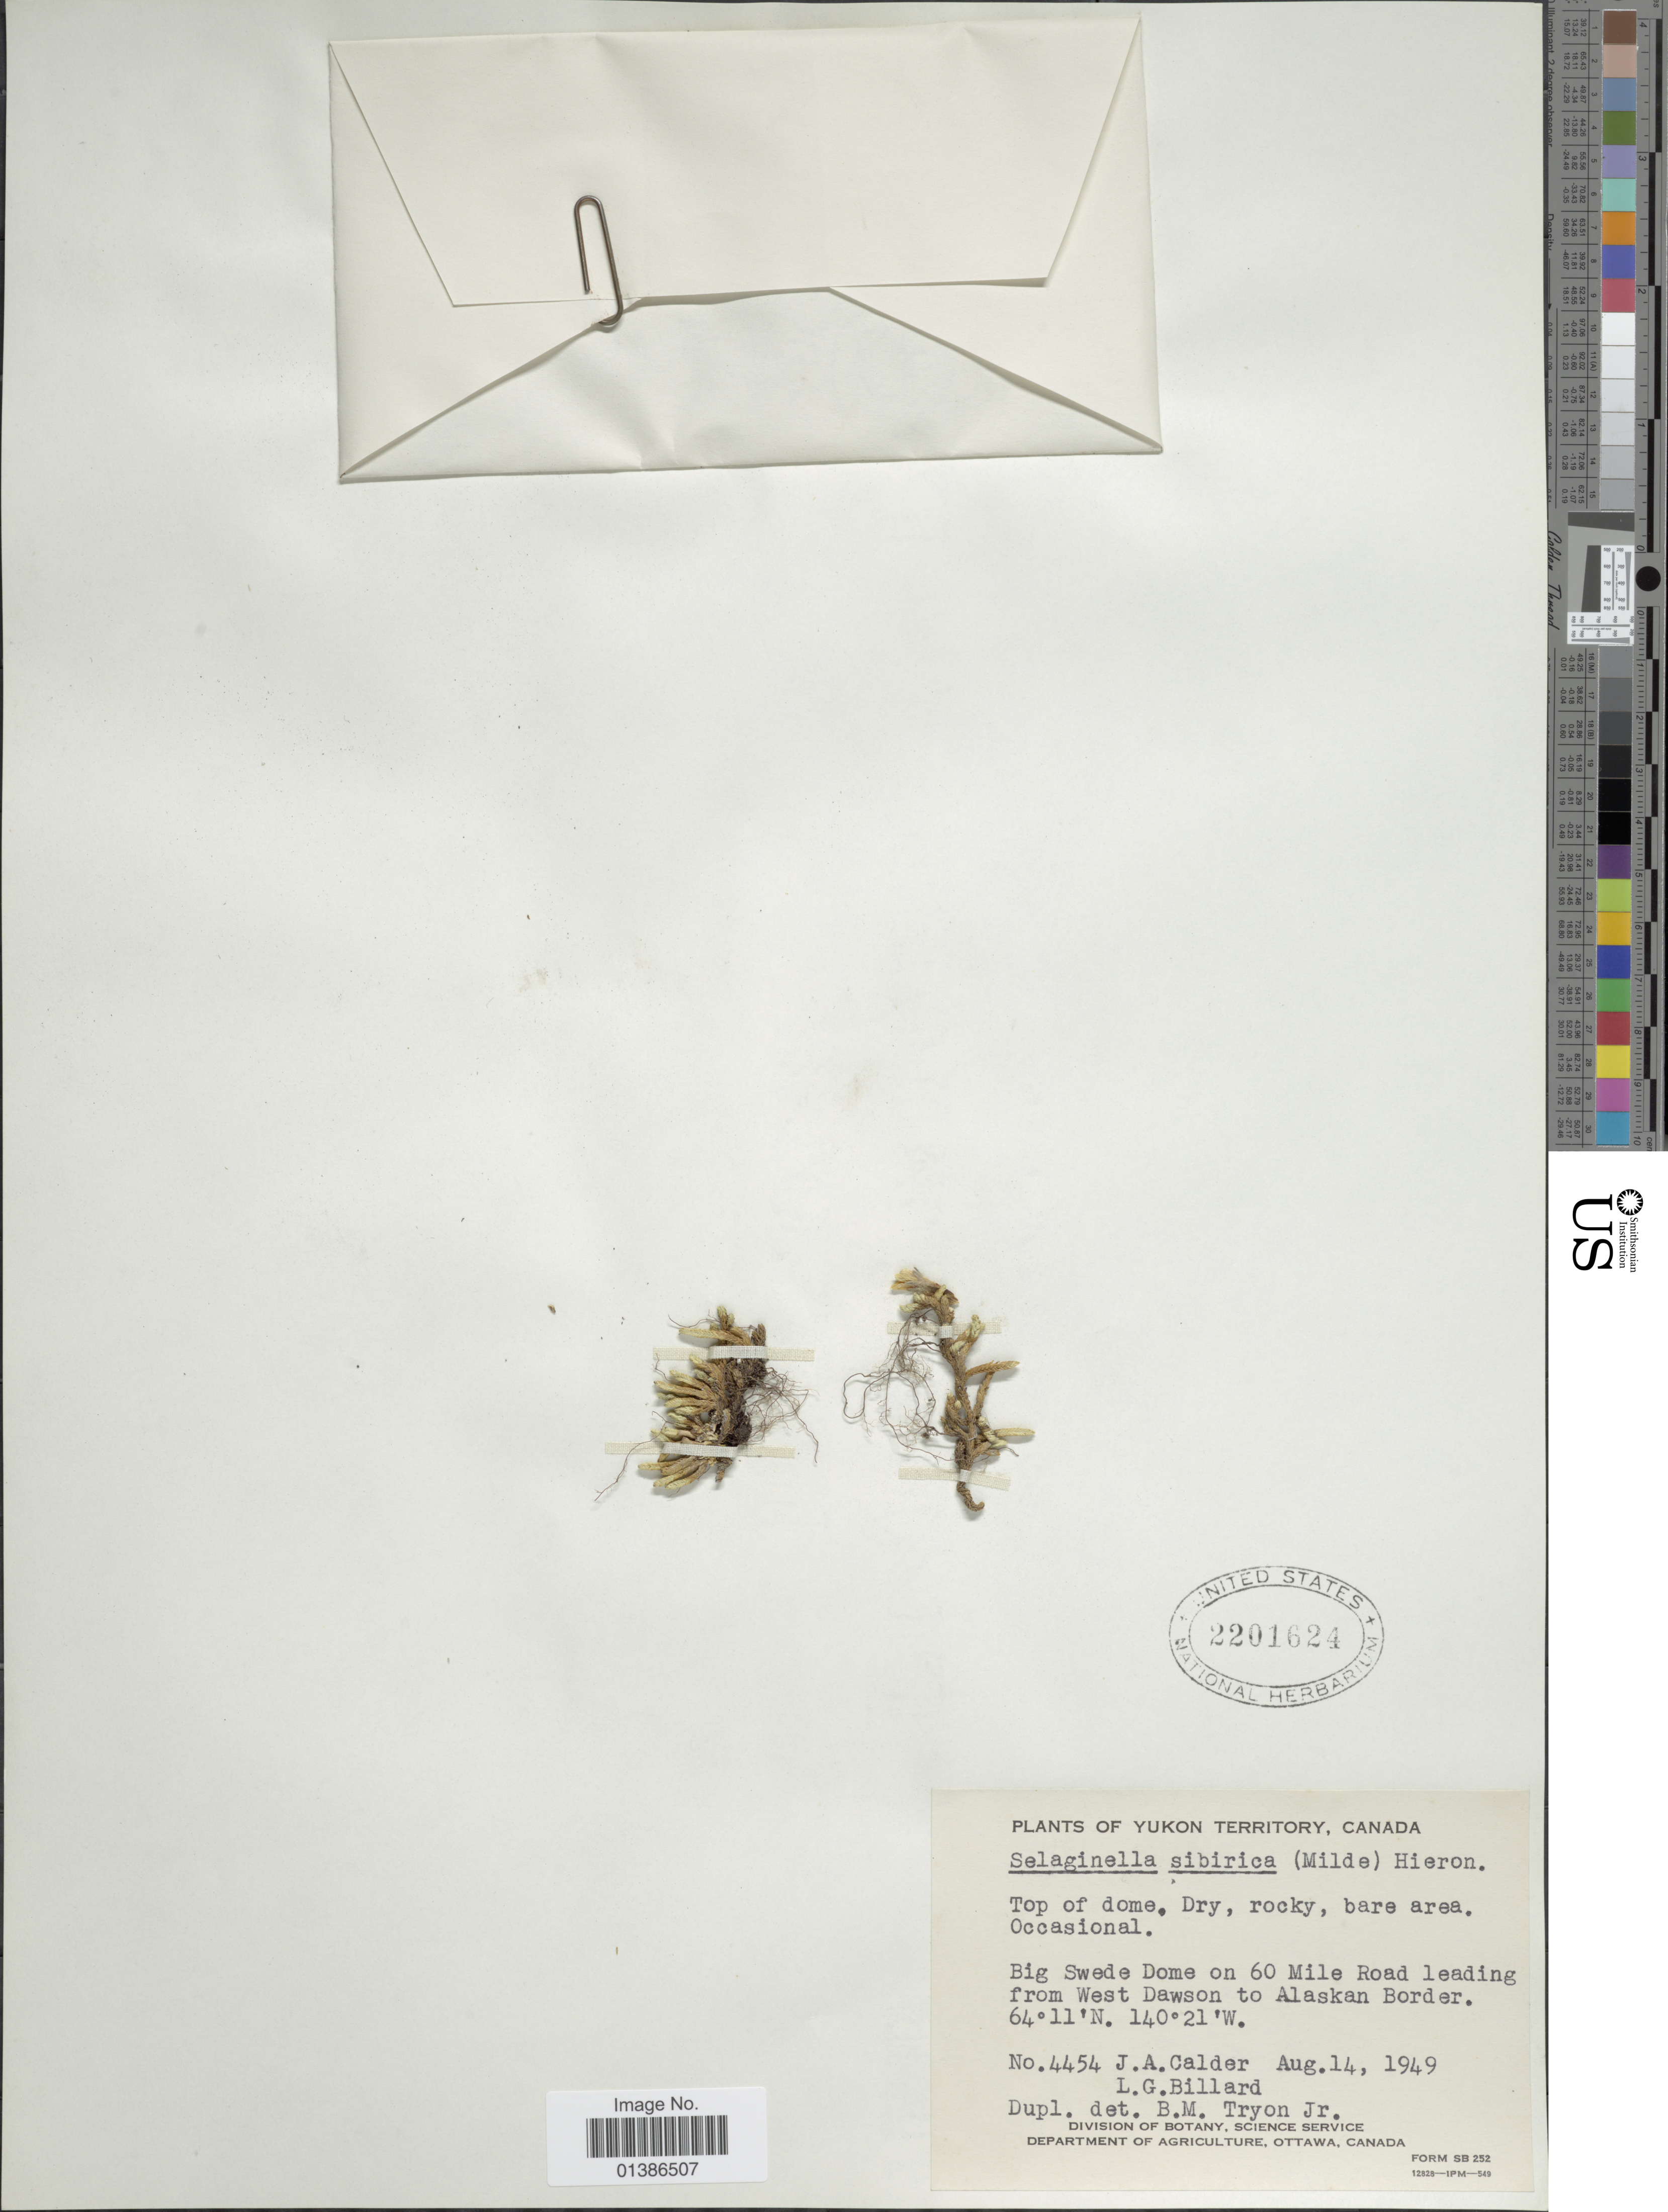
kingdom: Plantae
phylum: Tracheophyta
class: Lycopodiopsida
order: Selaginellales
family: Selaginellaceae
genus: Selaginella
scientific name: Selaginella sibirica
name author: (Milde) Hieron.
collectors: J. A. Calder & L. Billard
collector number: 4454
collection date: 1949-08-14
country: Canada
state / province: Yukon Territory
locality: Big Swede Dome on 60 Mile Road leading from West Dawson to Alaskan Border.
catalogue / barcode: US 2201624